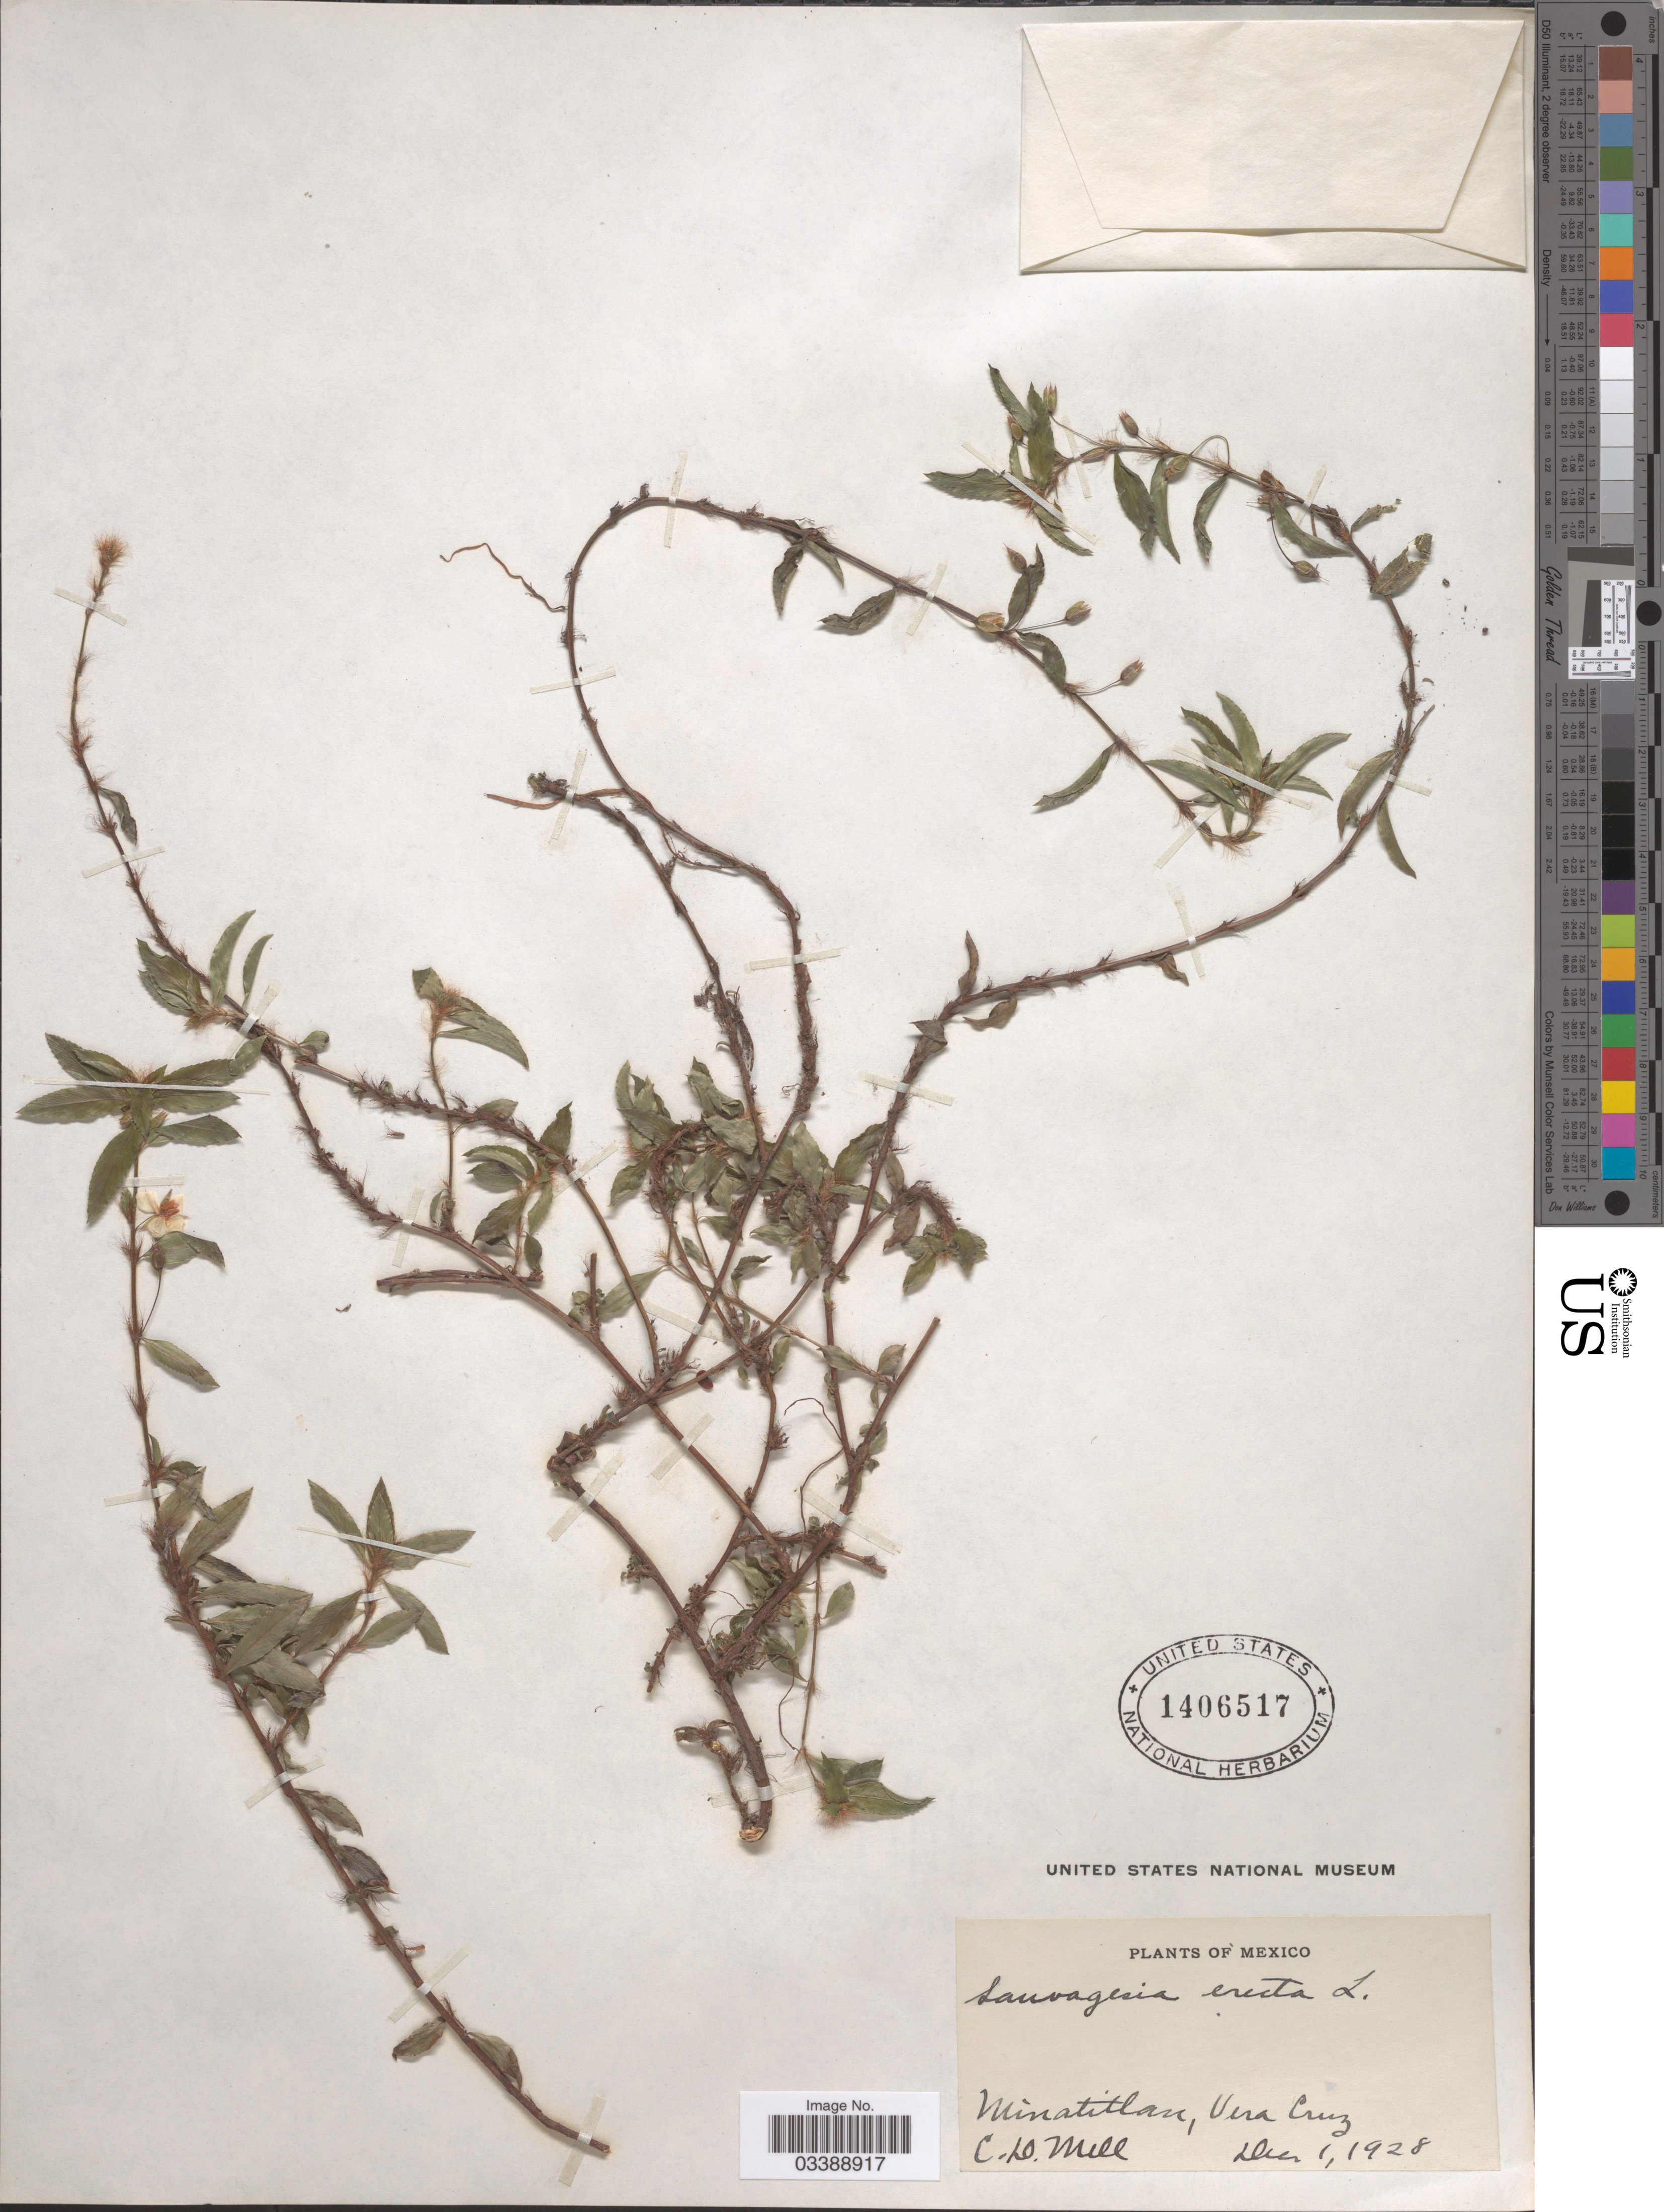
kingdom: Plantae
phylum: Tracheophyta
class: Magnoliopsida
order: Malpighiales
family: Ochnaceae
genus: Sauvagesia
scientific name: Sauvagesia erecta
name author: L.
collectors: C. D. Mell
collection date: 1928-12-01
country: Mexico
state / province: Veracruz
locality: Minatitlan, Vera Cruz.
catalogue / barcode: US 1406517